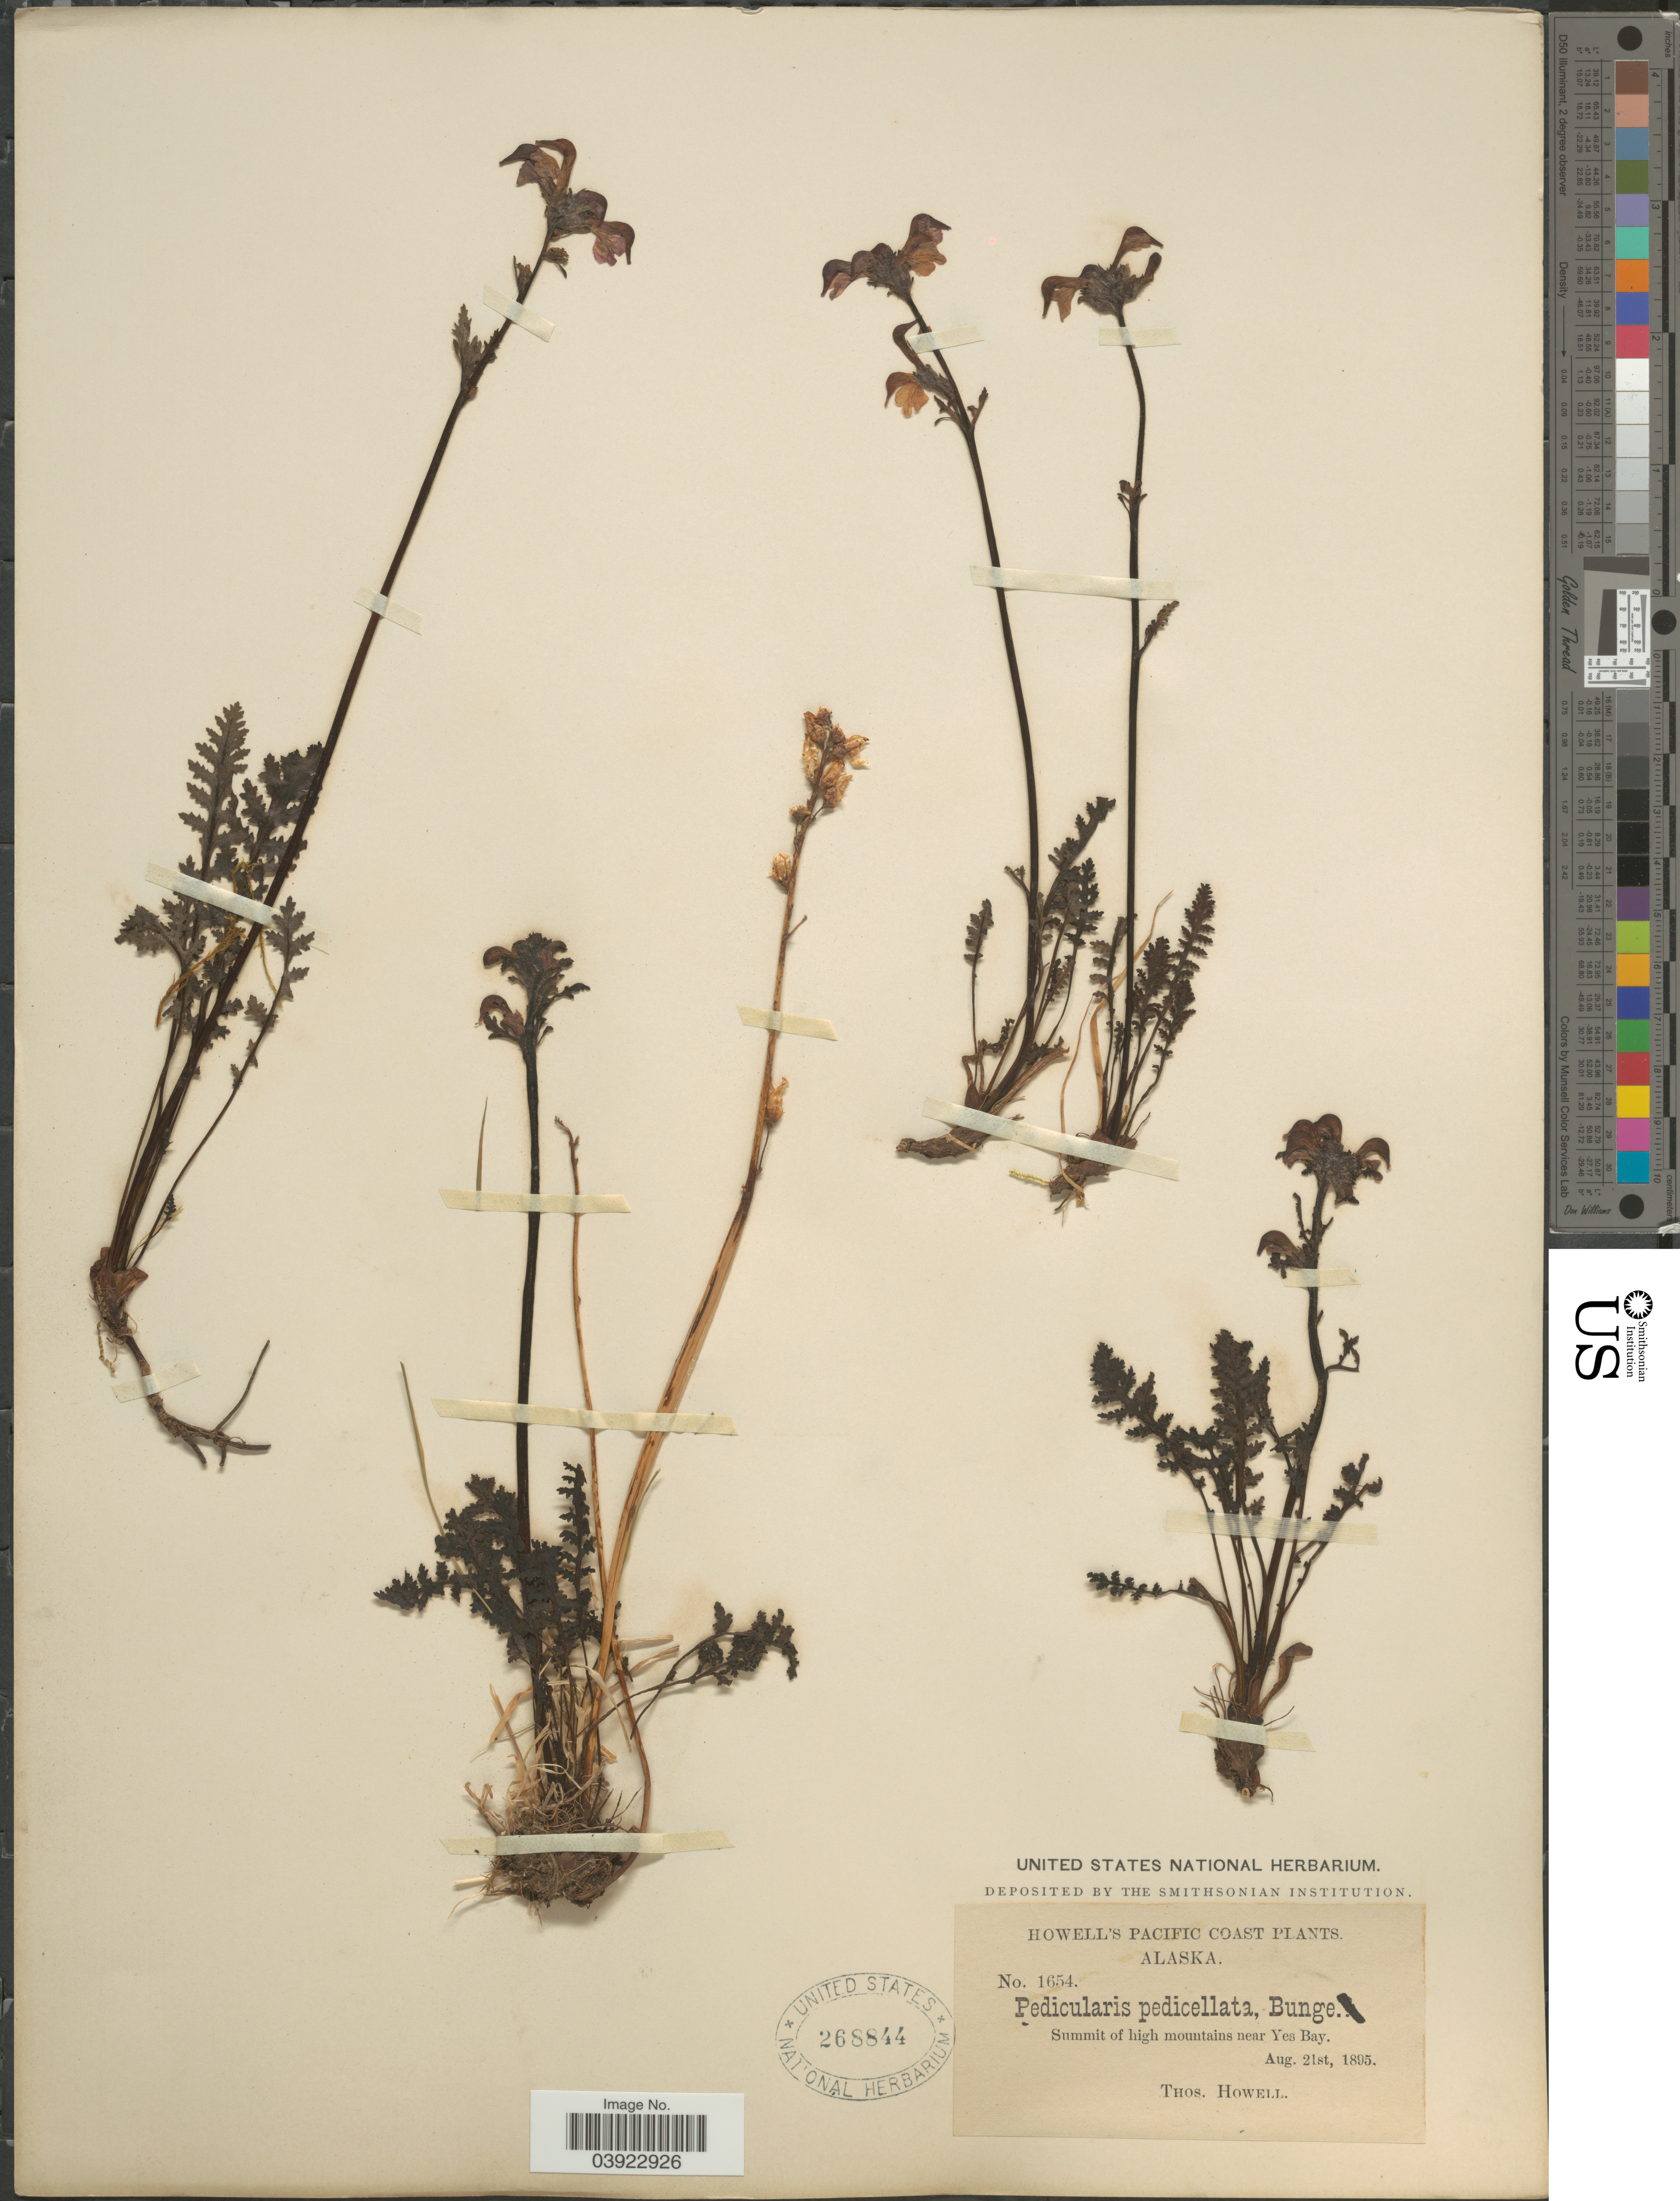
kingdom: Plantae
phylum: Tracheophyta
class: Magnoliopsida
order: Lamiales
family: Orobanchaceae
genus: Pedicularis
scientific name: Pedicularis ornithorhyncha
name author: Benth.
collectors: T. Howell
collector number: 1654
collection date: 1895-08-21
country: United States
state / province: Alaska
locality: Pacific Coast. Summit high mountains near Yes Bay.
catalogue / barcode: US 268844